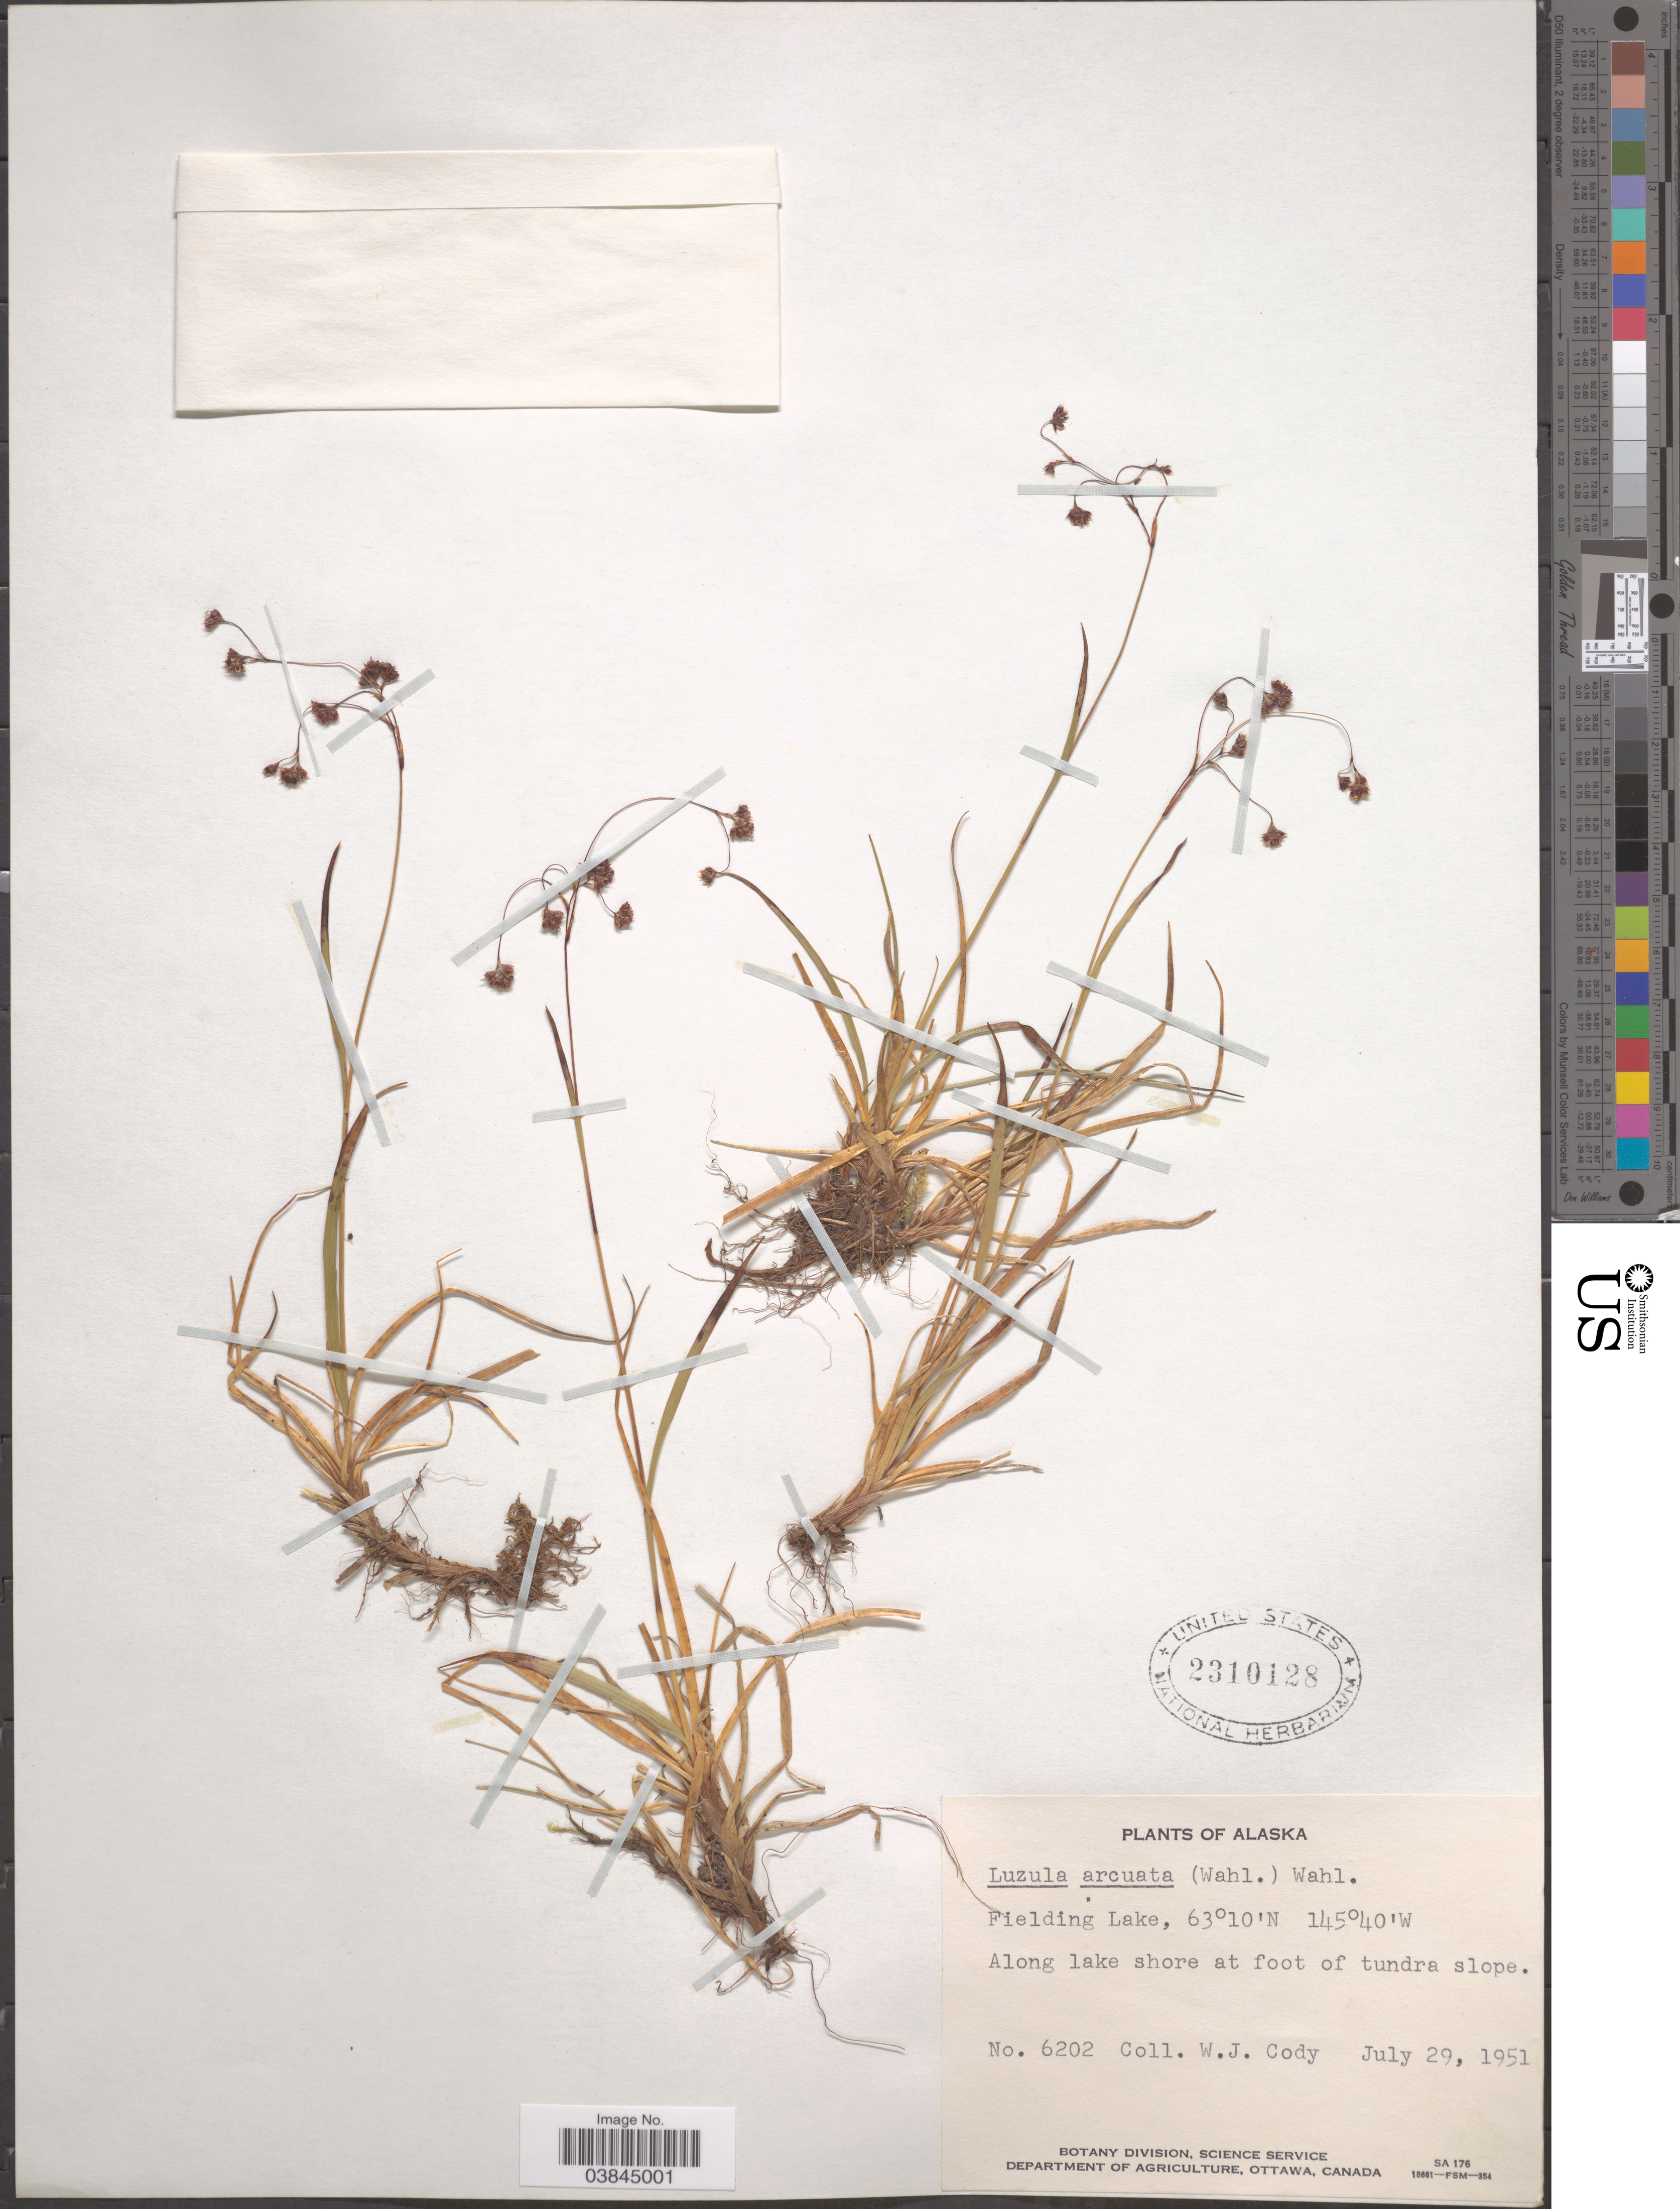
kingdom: Plantae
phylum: Tracheophyta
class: Liliopsida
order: Poales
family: Juncaceae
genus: Luzula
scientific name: Luzula arcuata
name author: (Wahlenb.) Sw.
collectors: W. Cody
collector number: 6202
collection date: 1951-07-29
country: United States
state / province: Alaska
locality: Fielding Lake. Along lake shore at foot of tundra slope.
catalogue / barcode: US 2310128